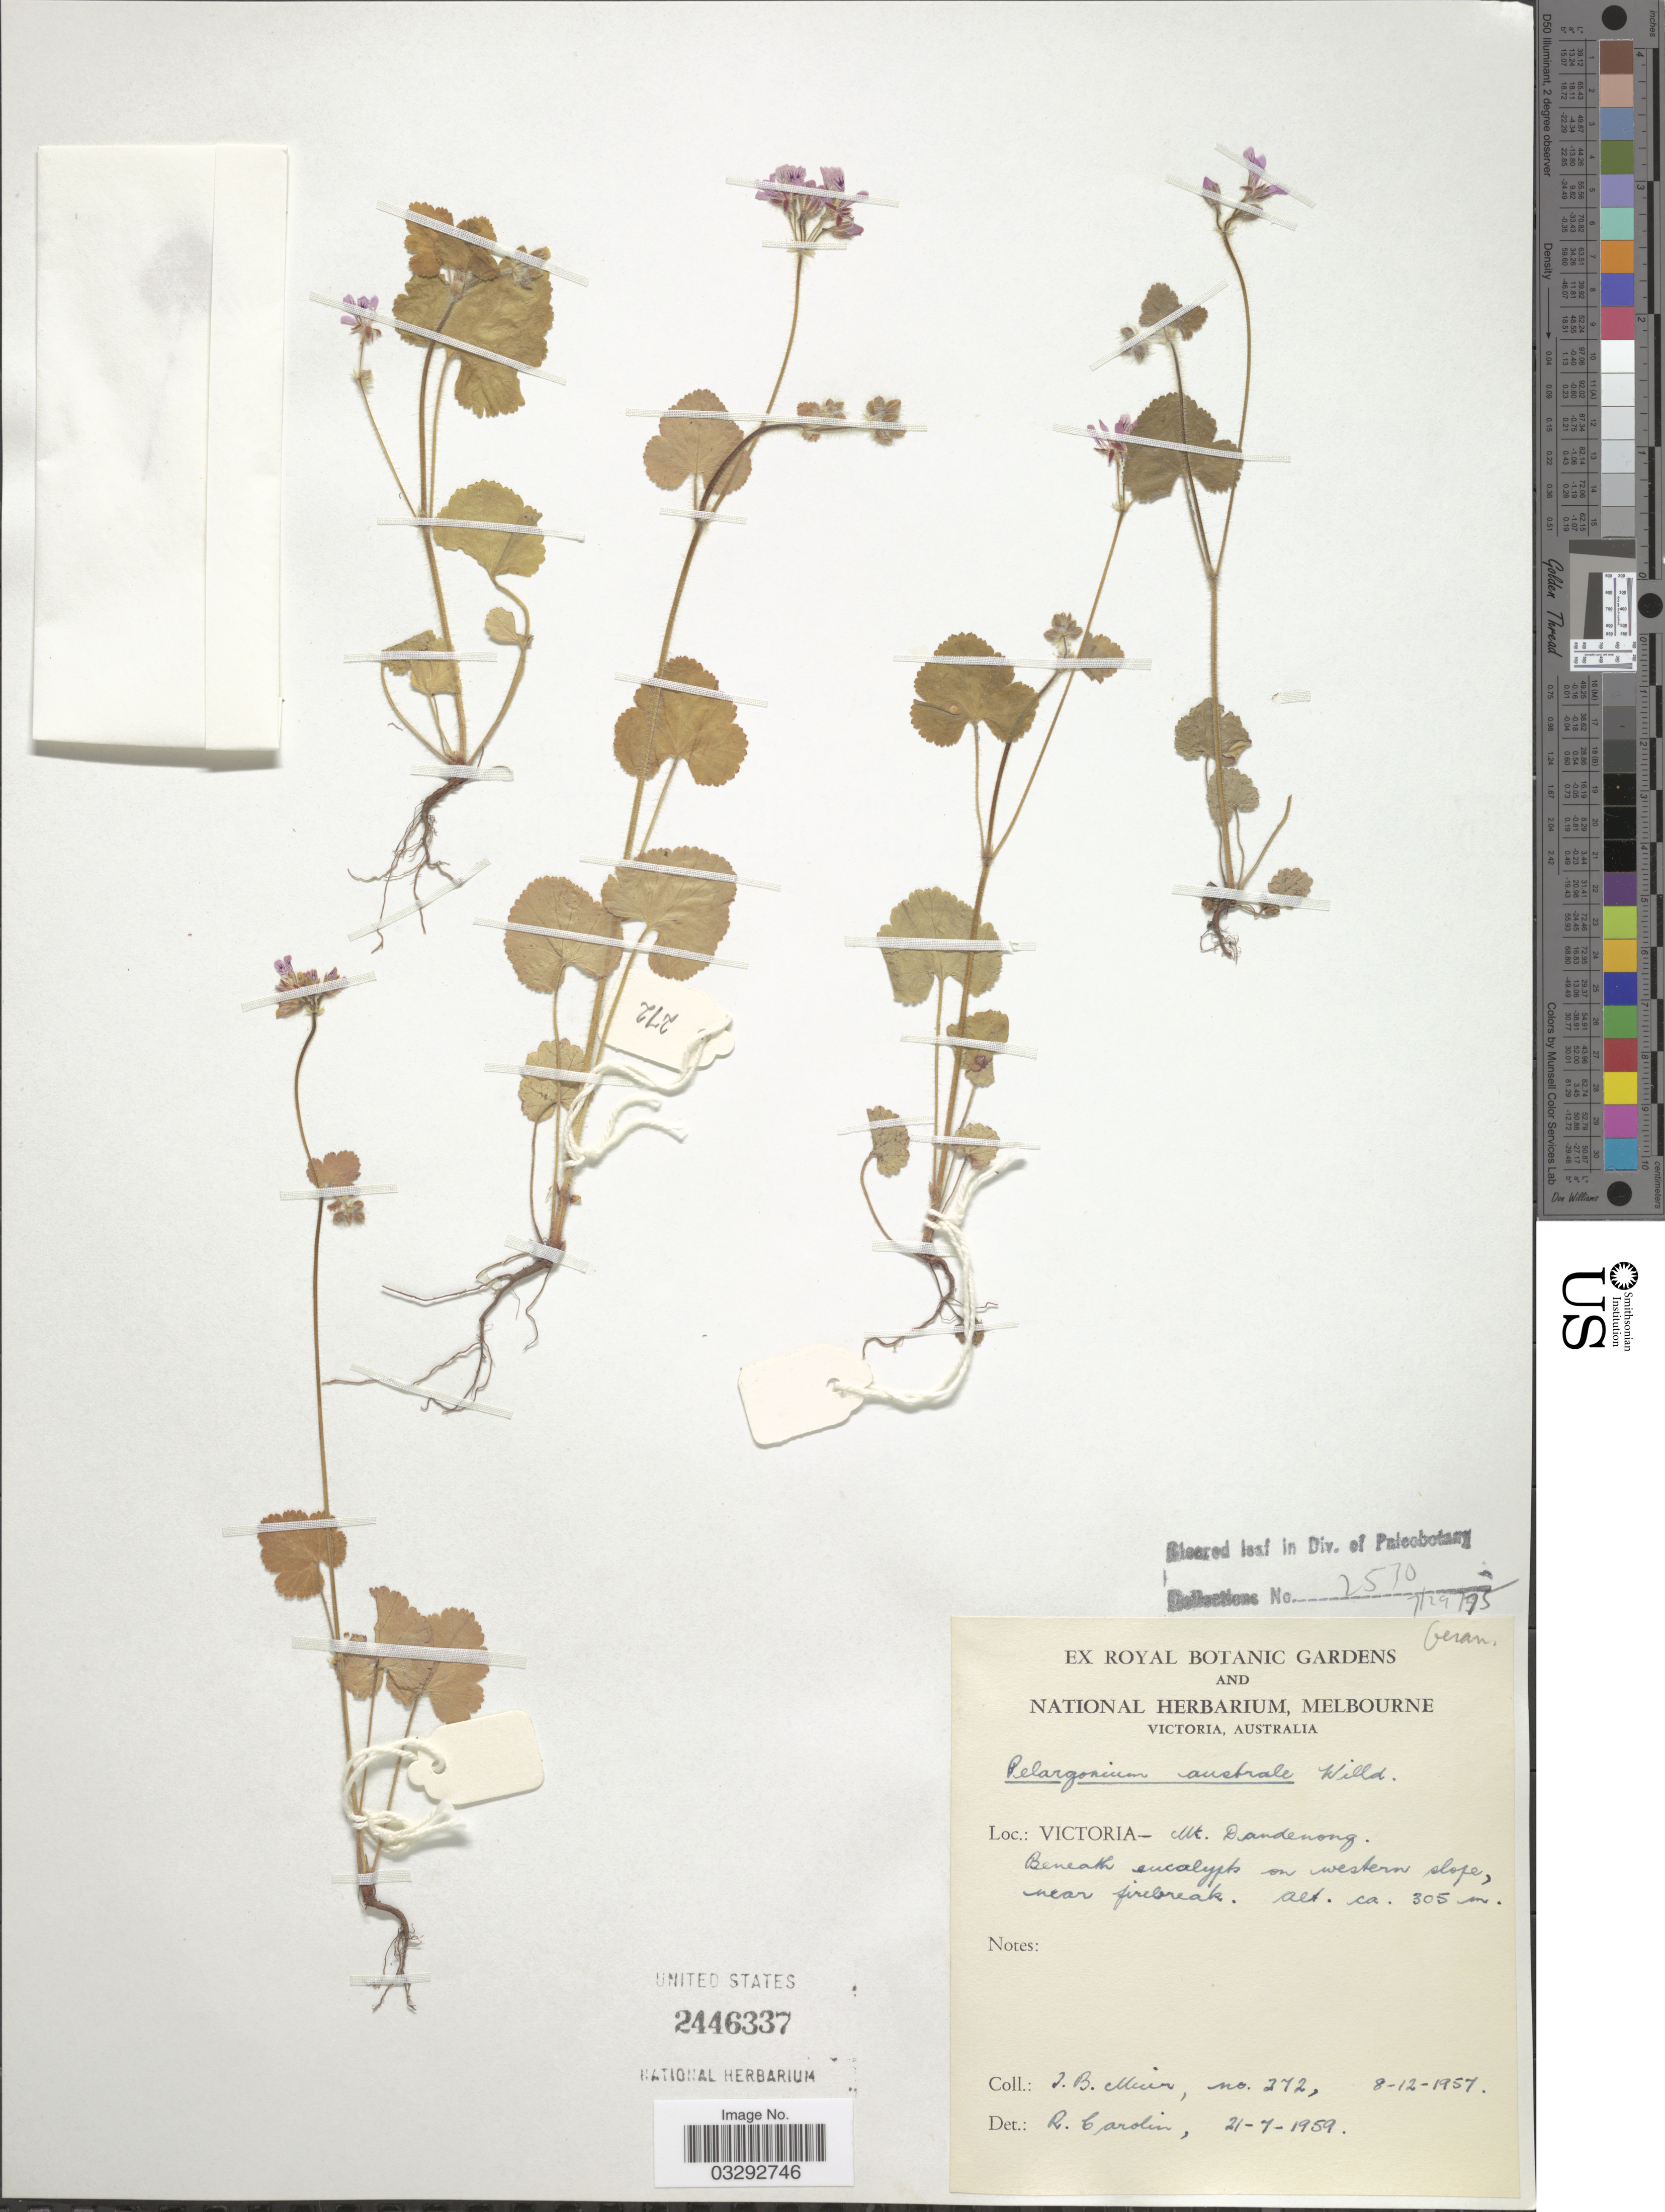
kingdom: Plantae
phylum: Tracheophyta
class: Magnoliopsida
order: Geraniales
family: Geraniaceae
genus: Pelargonium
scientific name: Pelargonium australe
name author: Willd.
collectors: J. Muir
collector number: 272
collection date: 1957-12-08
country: Australia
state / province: Victoria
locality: Victoria - Mt. Dandenong.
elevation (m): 305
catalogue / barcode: US 2446337